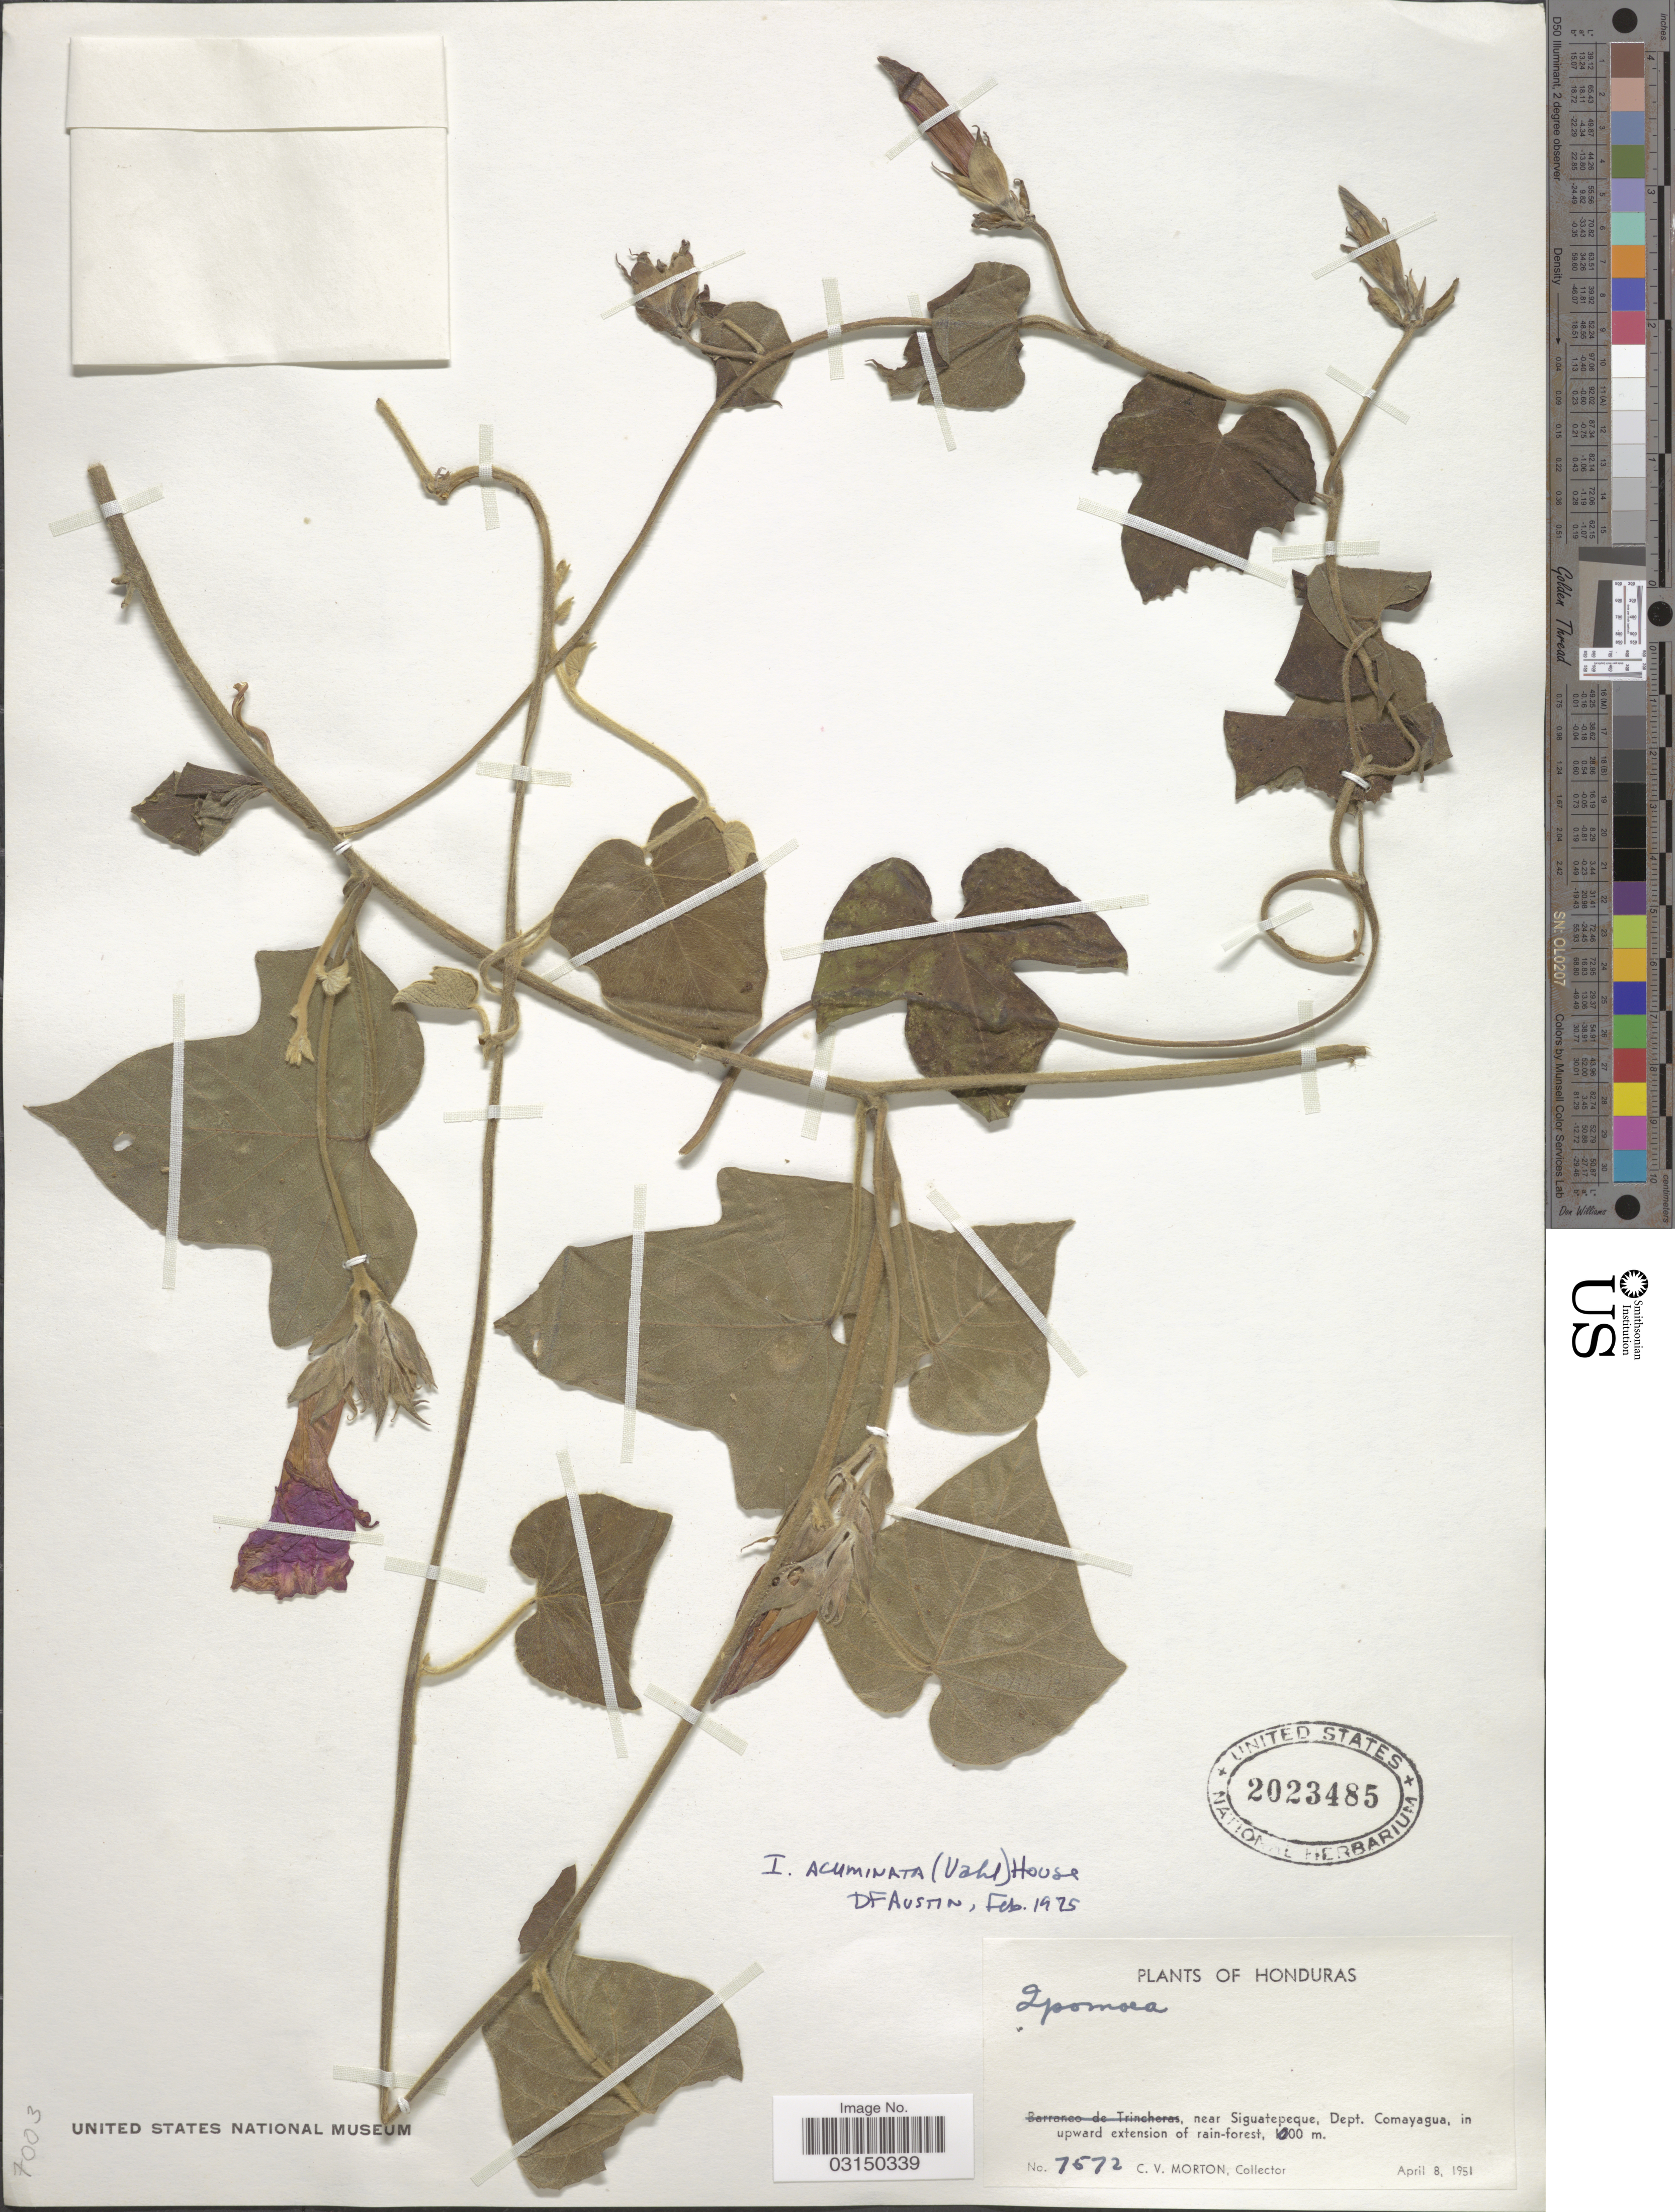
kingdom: Plantae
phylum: Tracheophyta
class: Magnoliopsida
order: Solanales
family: Convolvulaceae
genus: Ipomoea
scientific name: Ipomoea indica (Burm.) Merr. var. indica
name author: (Burm.) Merr.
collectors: C. V. Morton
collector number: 7572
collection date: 1951-04-08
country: Honduras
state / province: Comayagua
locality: Near Siguatepeque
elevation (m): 1000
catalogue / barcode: US 2023485